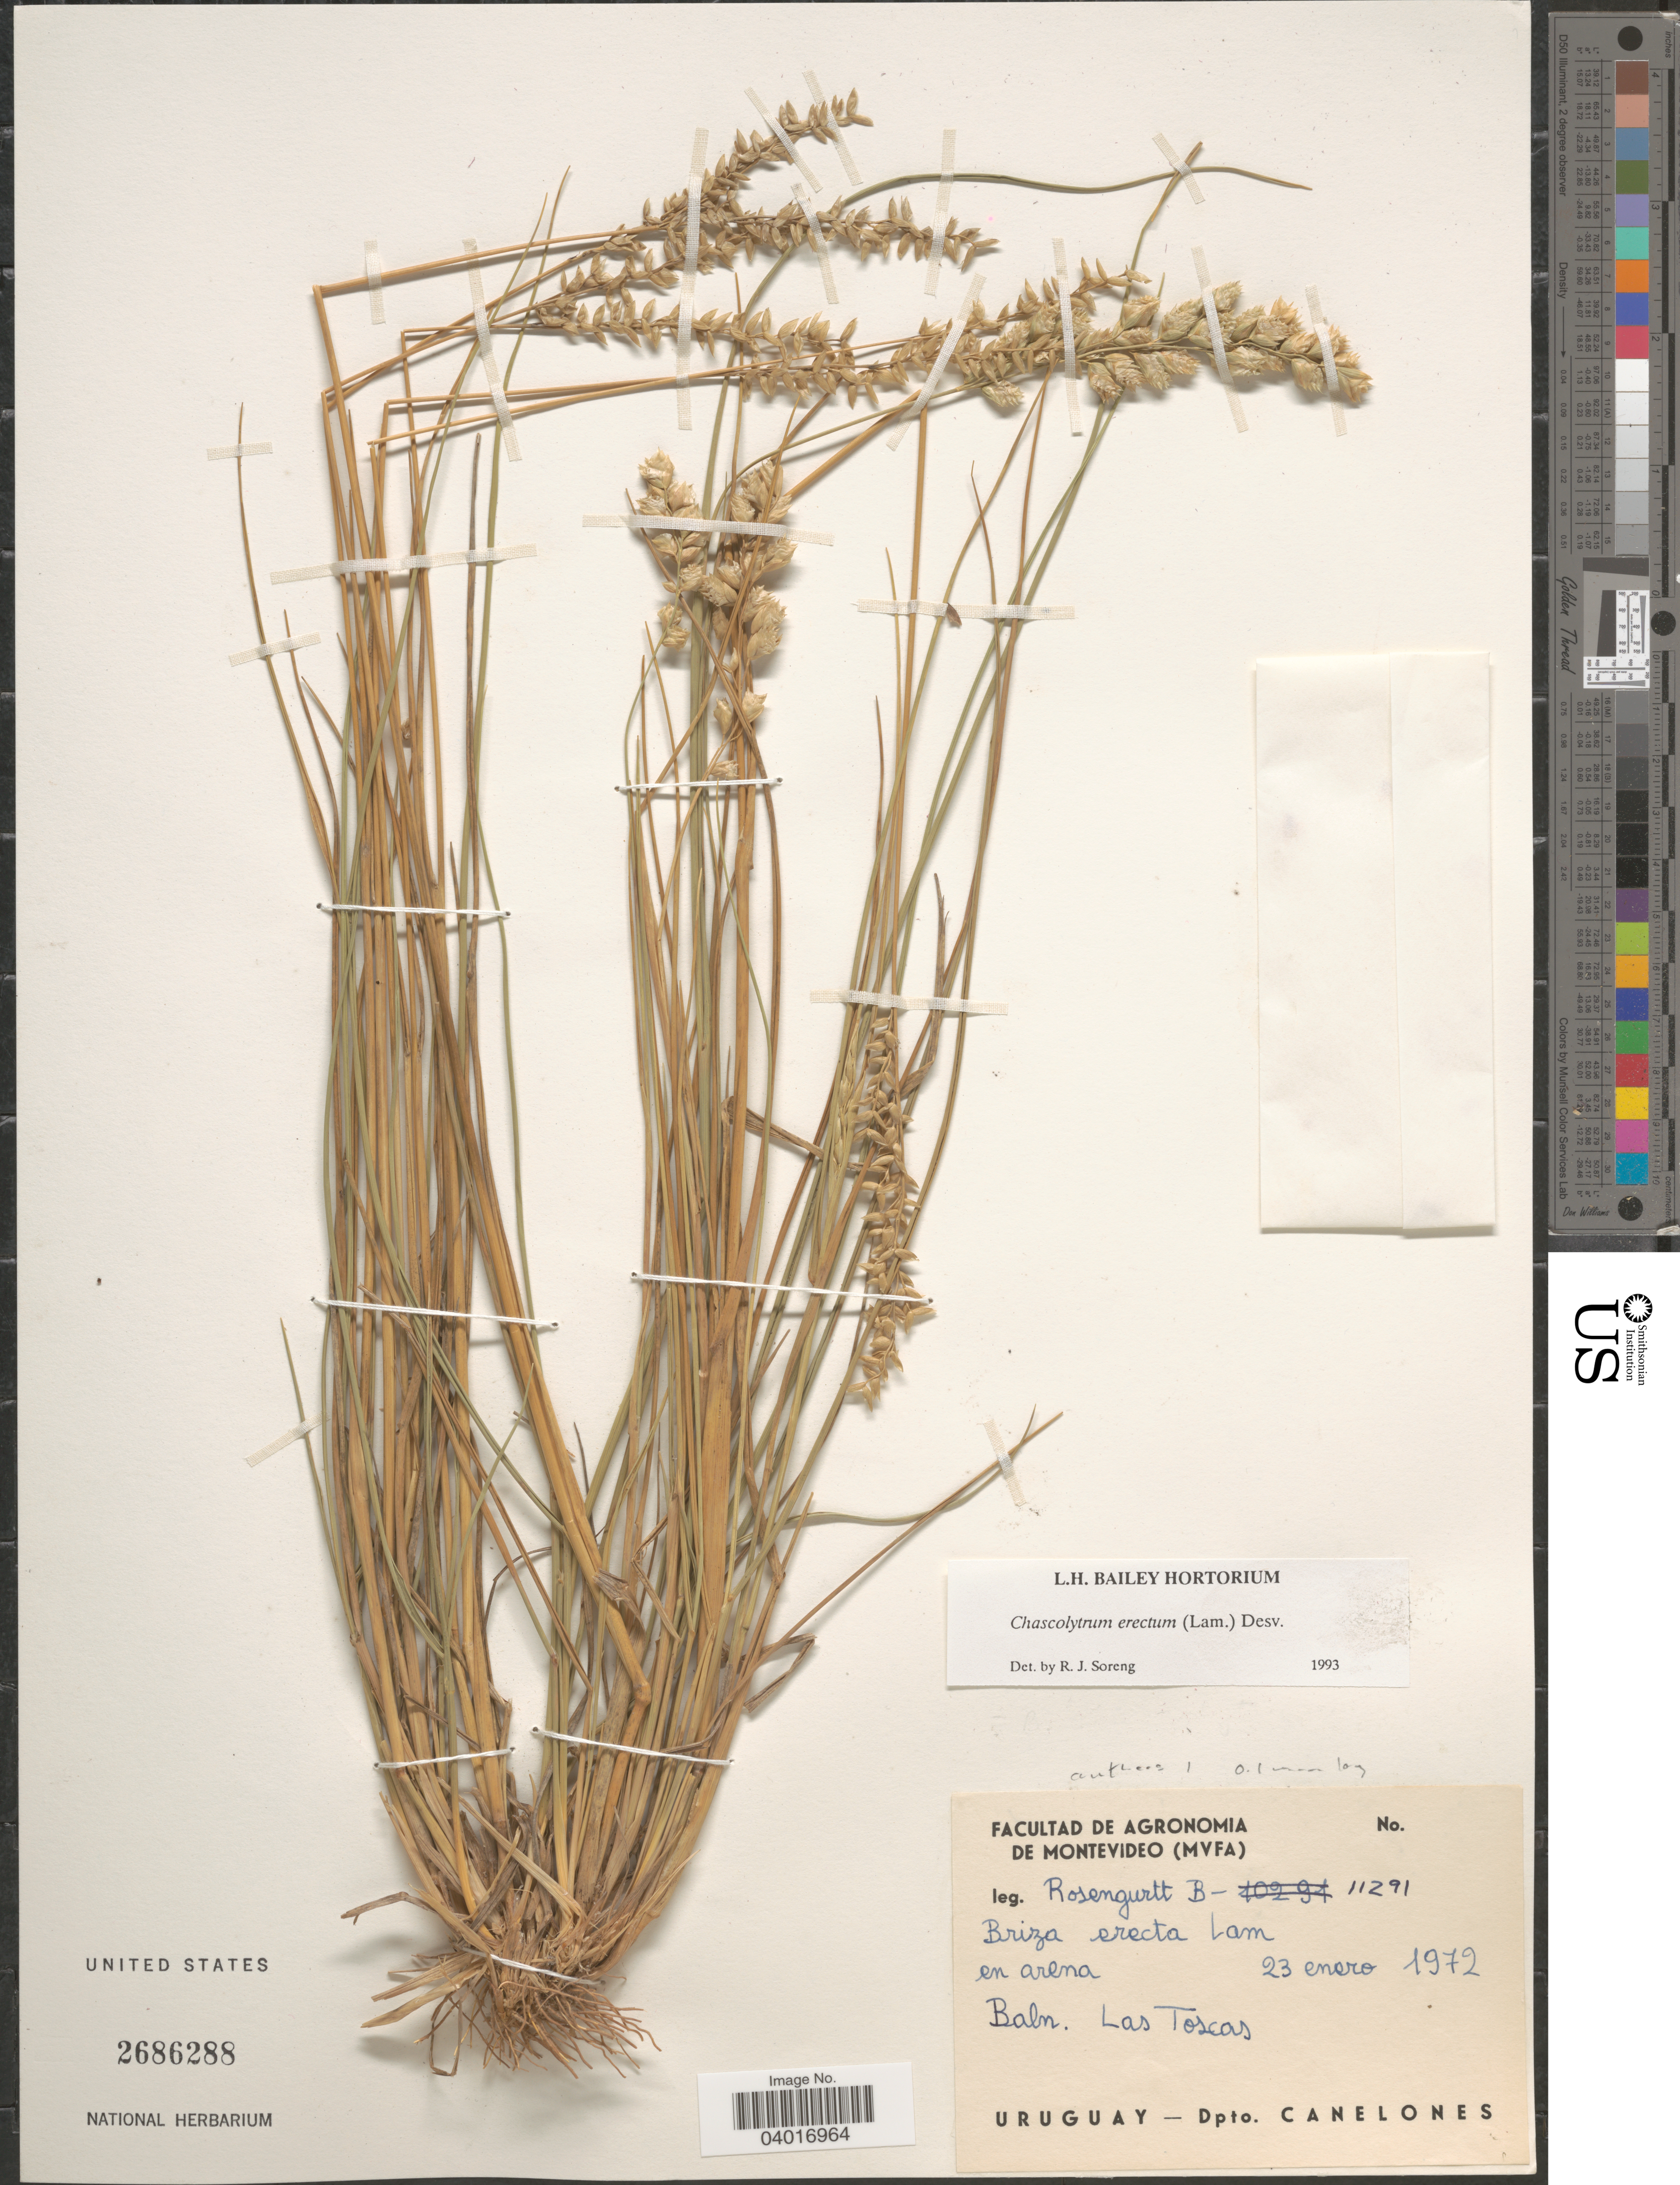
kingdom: Plantae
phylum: Tracheophyta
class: Liliopsida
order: Poales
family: Poaceae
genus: Chascolytrum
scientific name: Chascolytrum erectum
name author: (Lam.) Desv.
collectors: Rosengurtt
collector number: B-11291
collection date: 1972-01-23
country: Uruguay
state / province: Canelones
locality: Baln. Las Toscas. Dpto. Canelones.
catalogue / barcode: US 2686288